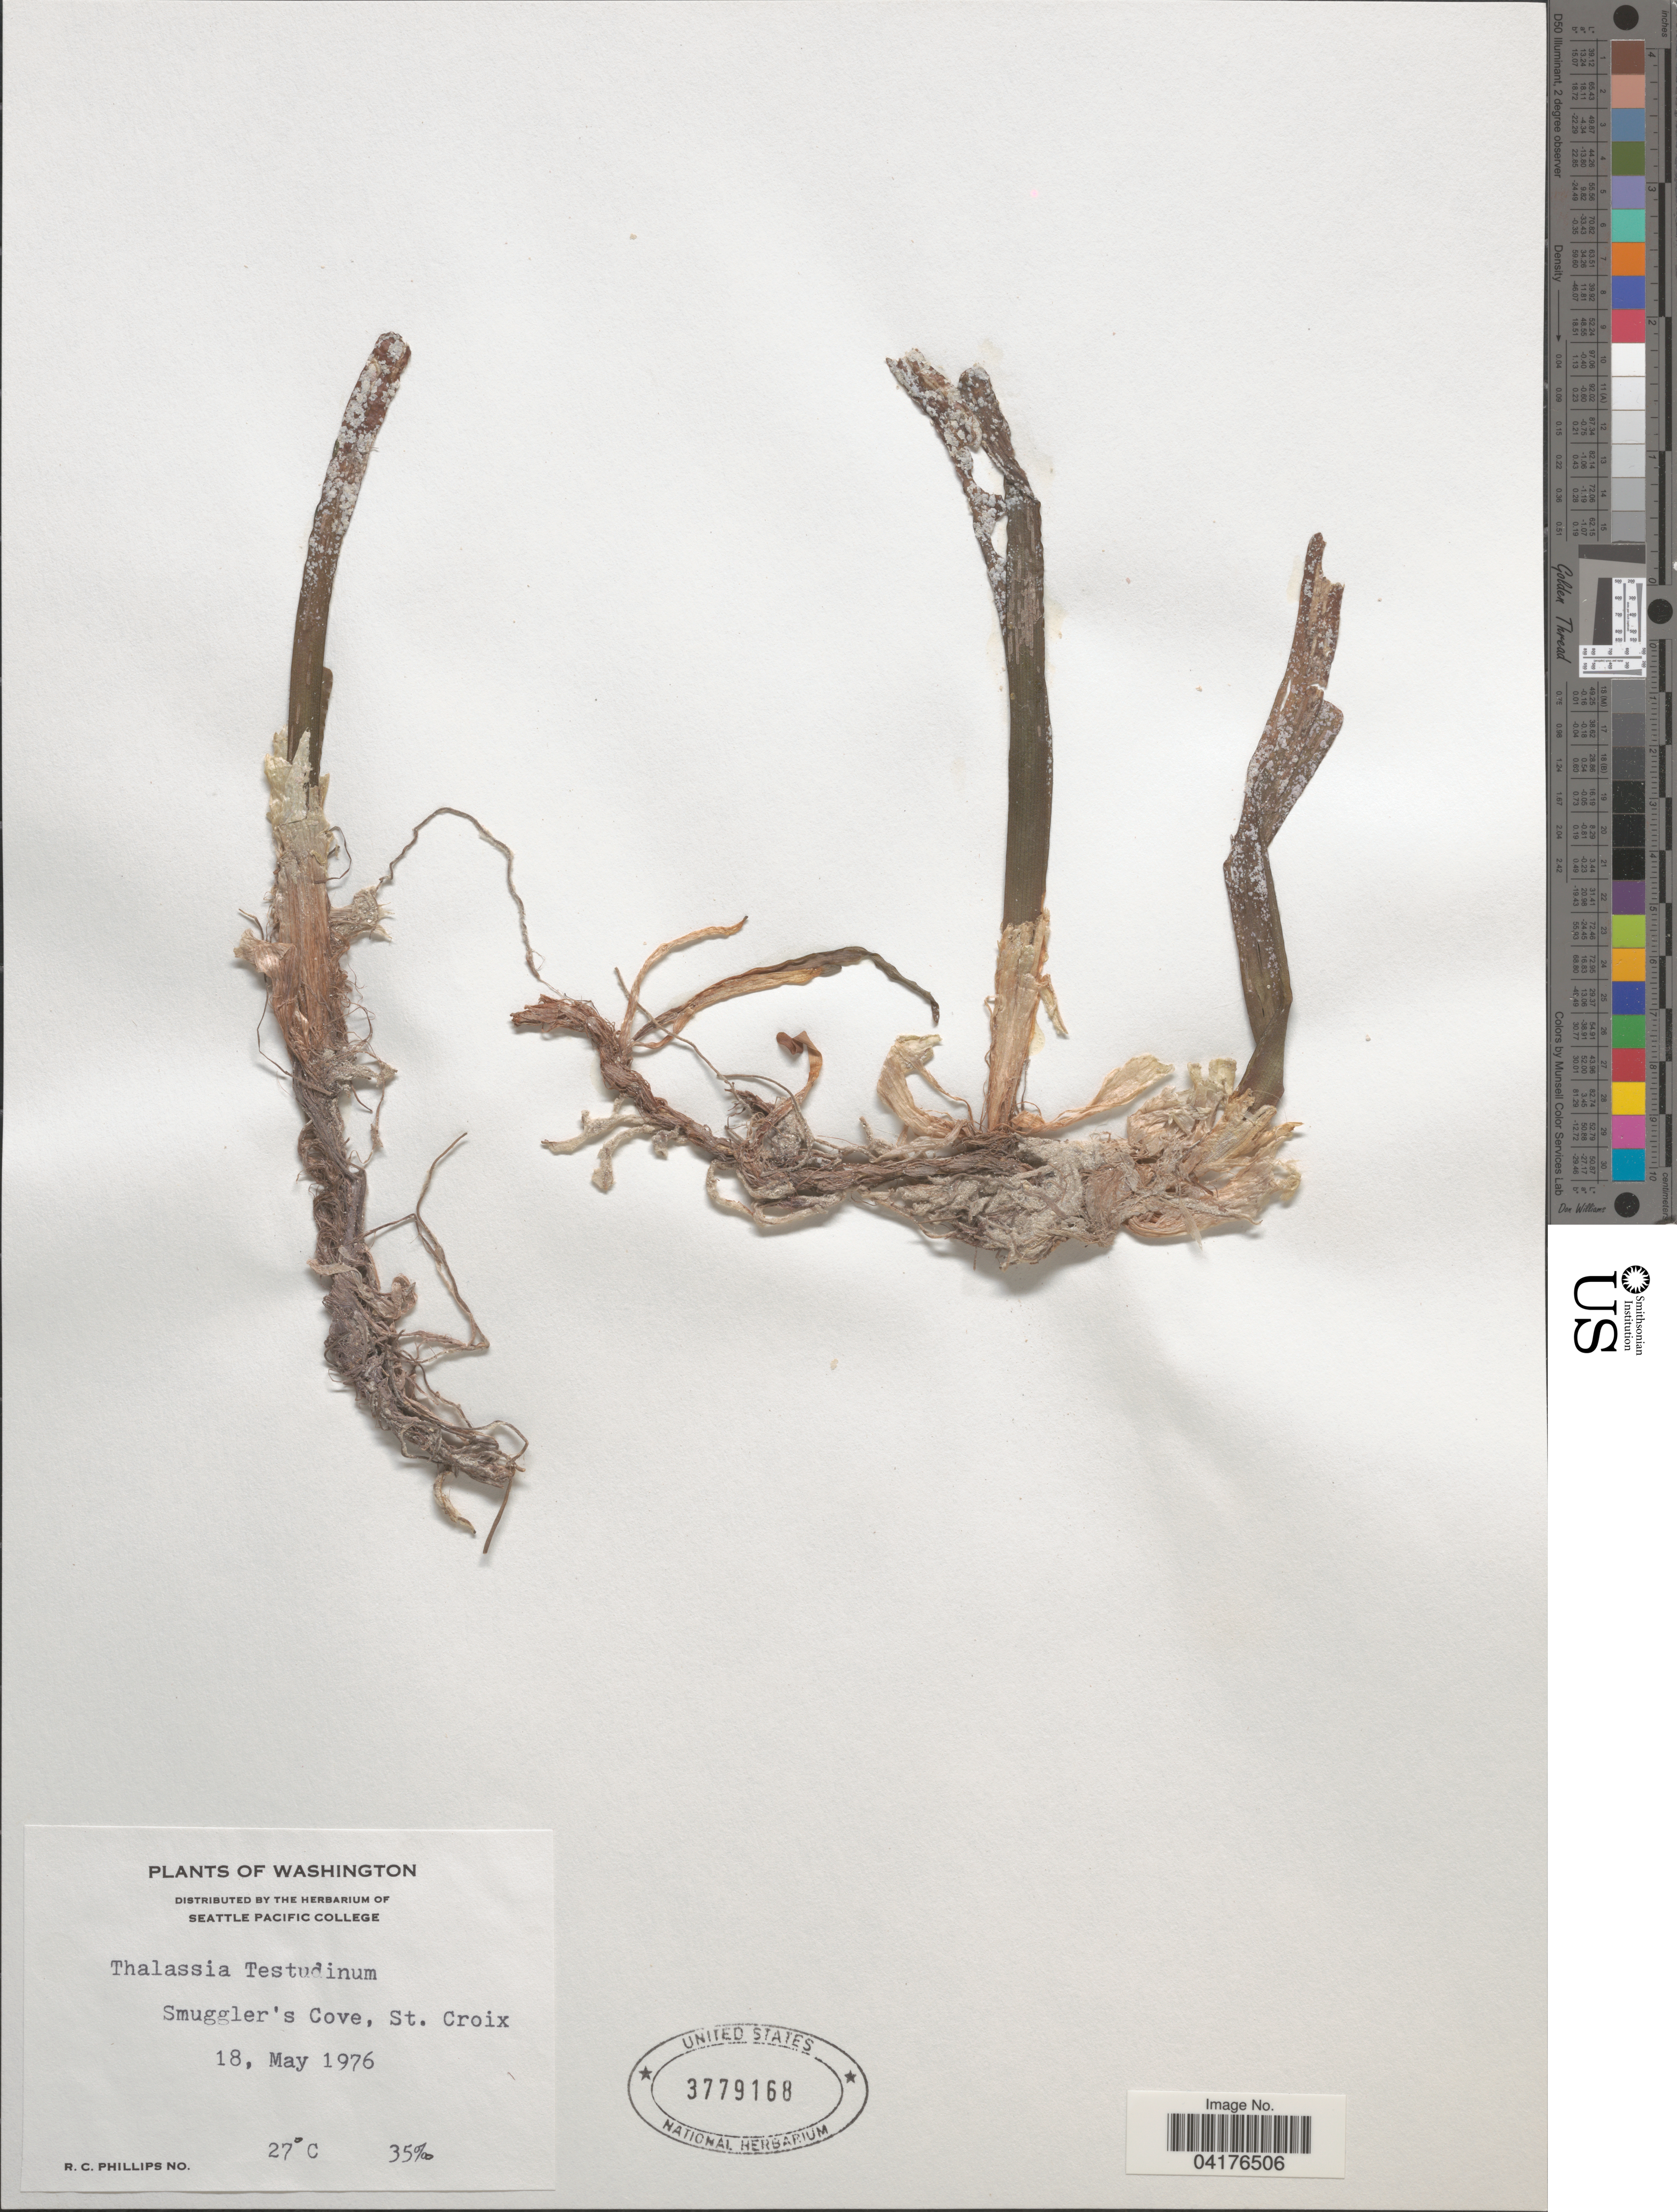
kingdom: Plantae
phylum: Tracheophyta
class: Liliopsida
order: Alismatales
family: Hydrocharitaceae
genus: Thalassia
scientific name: Thalassia testudinum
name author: Banks & Sol. ex K.D. Koenig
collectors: R. C. Phillips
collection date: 1976-05-18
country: U.S. Virgin Islands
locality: Smuggler's Cove, St. Croix.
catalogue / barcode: US 3779168